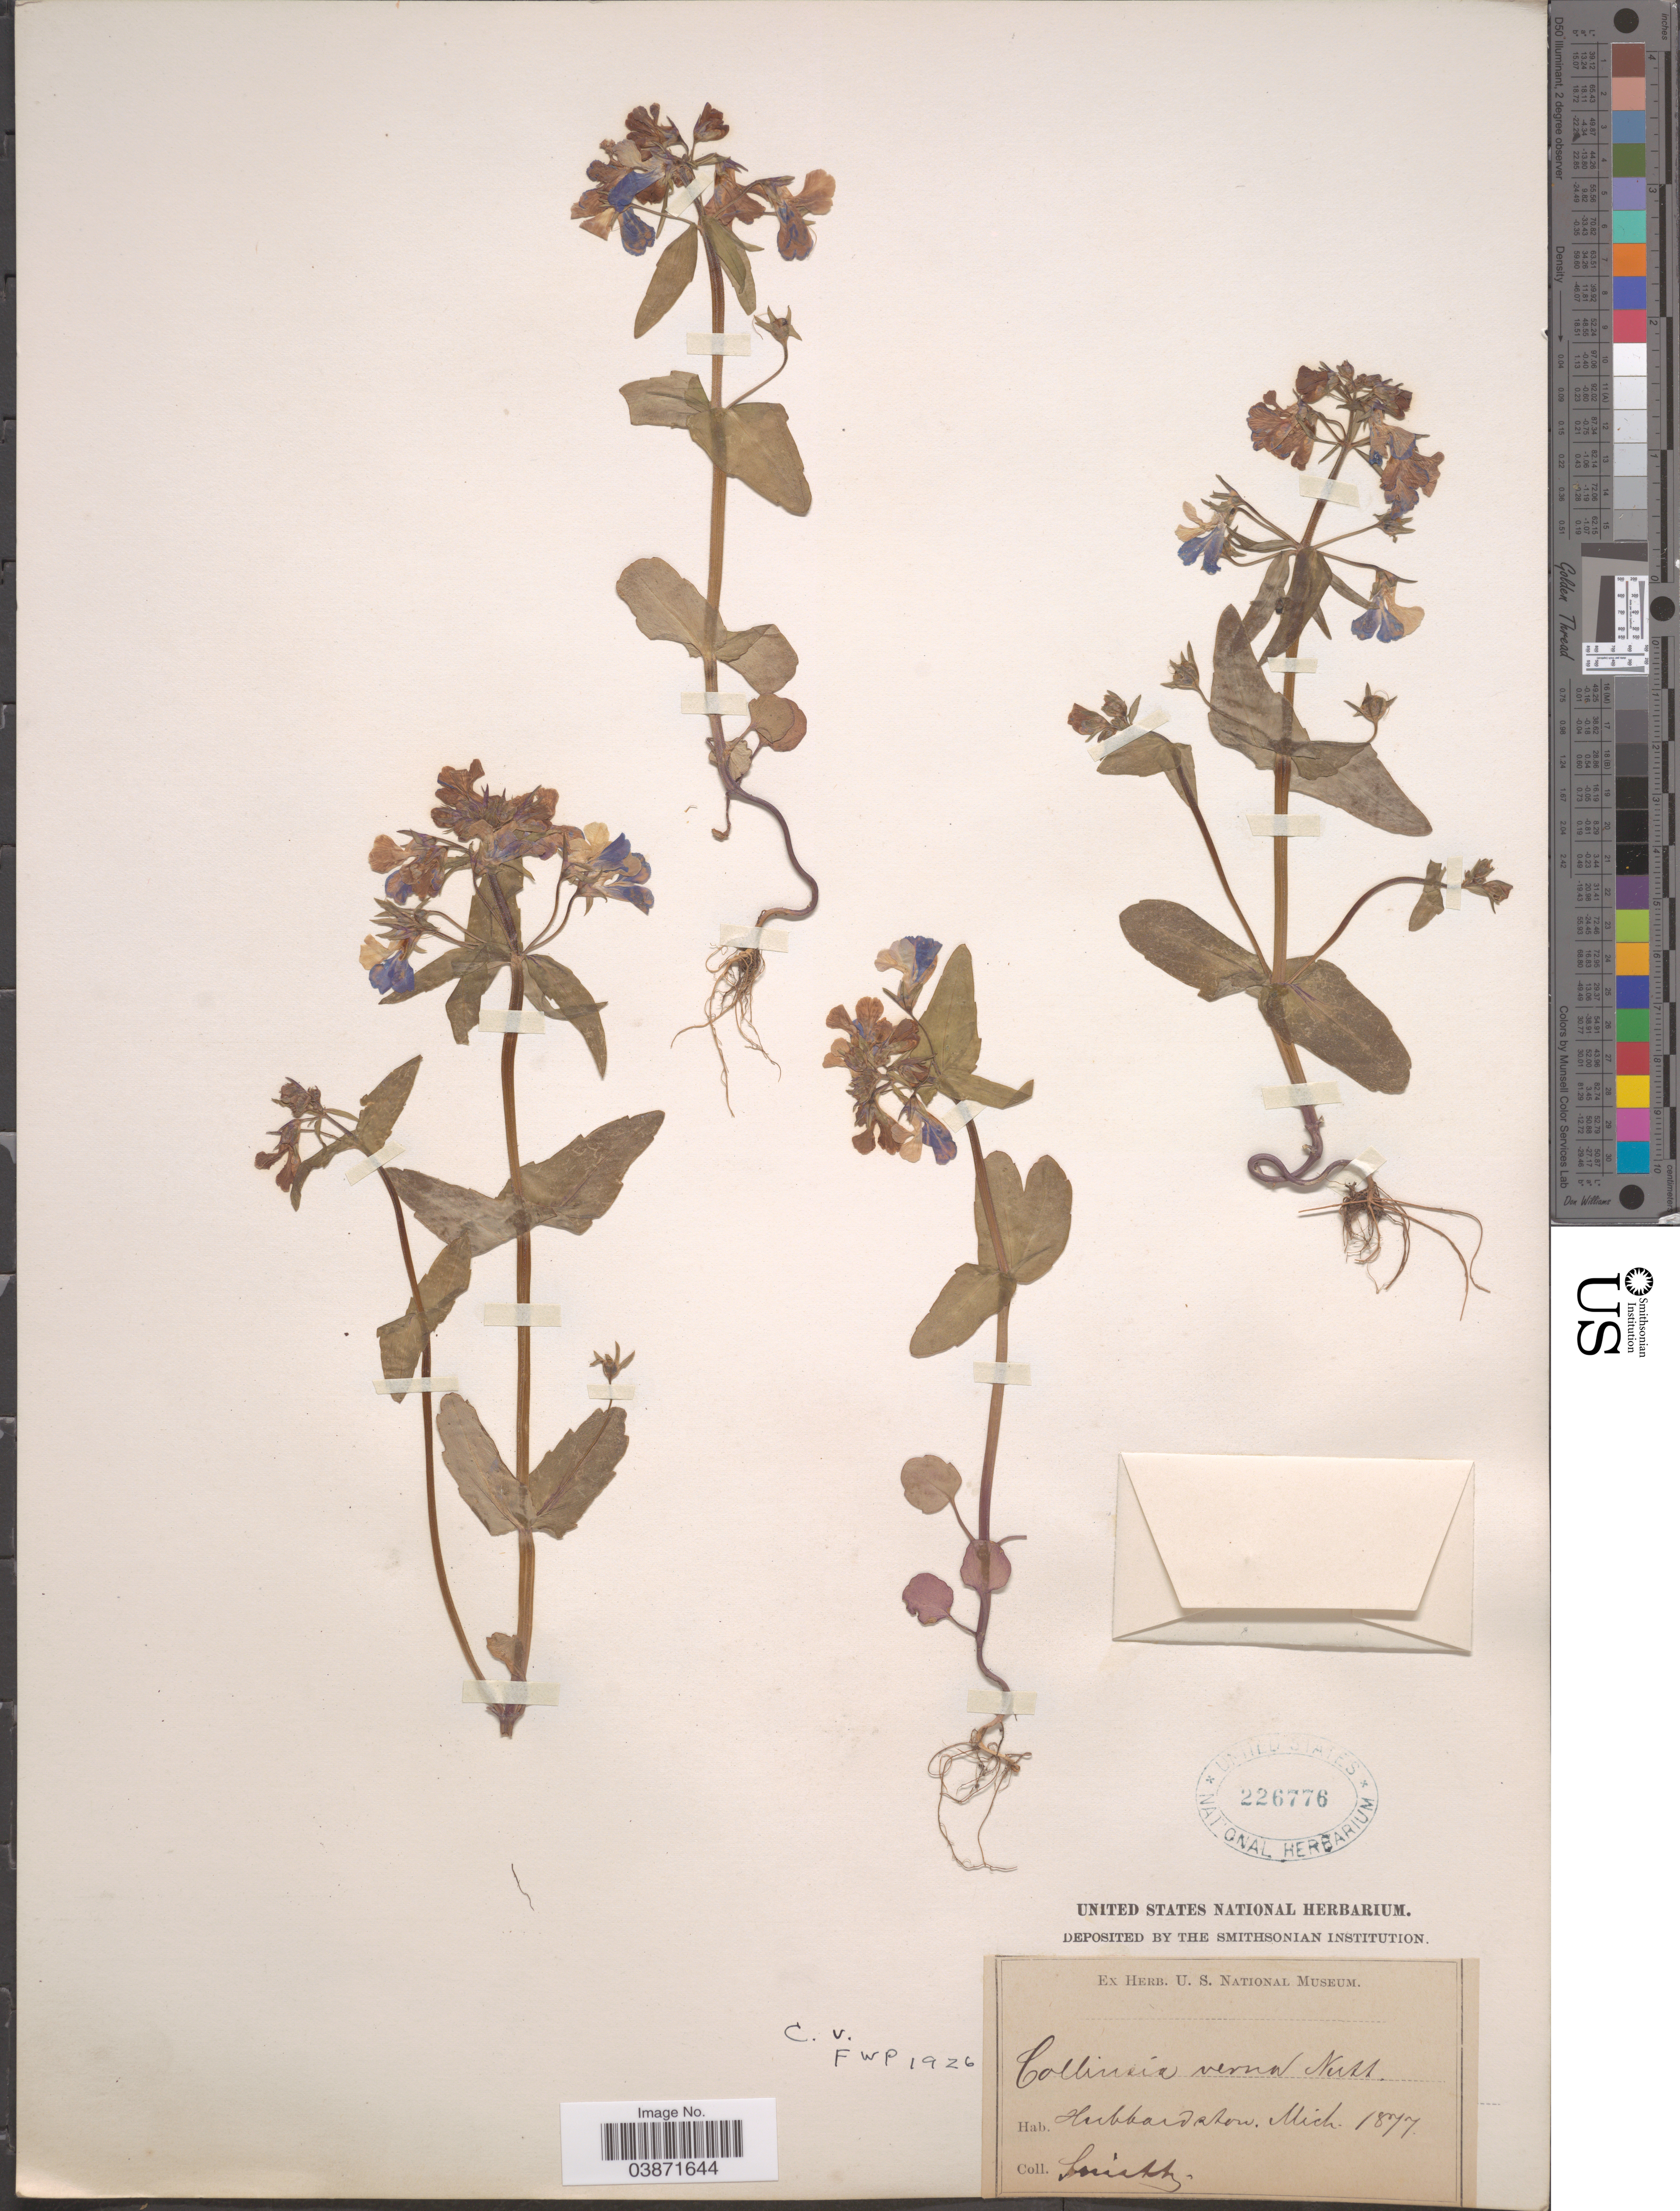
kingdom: Plantae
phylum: Tracheophyta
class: Magnoliopsida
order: Lamiales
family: Plantaginaceae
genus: Collinsia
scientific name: Collinsia verna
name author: Nutt.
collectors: -- Smith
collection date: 1877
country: United States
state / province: Michigan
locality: Hubbardston.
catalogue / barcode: US 226776